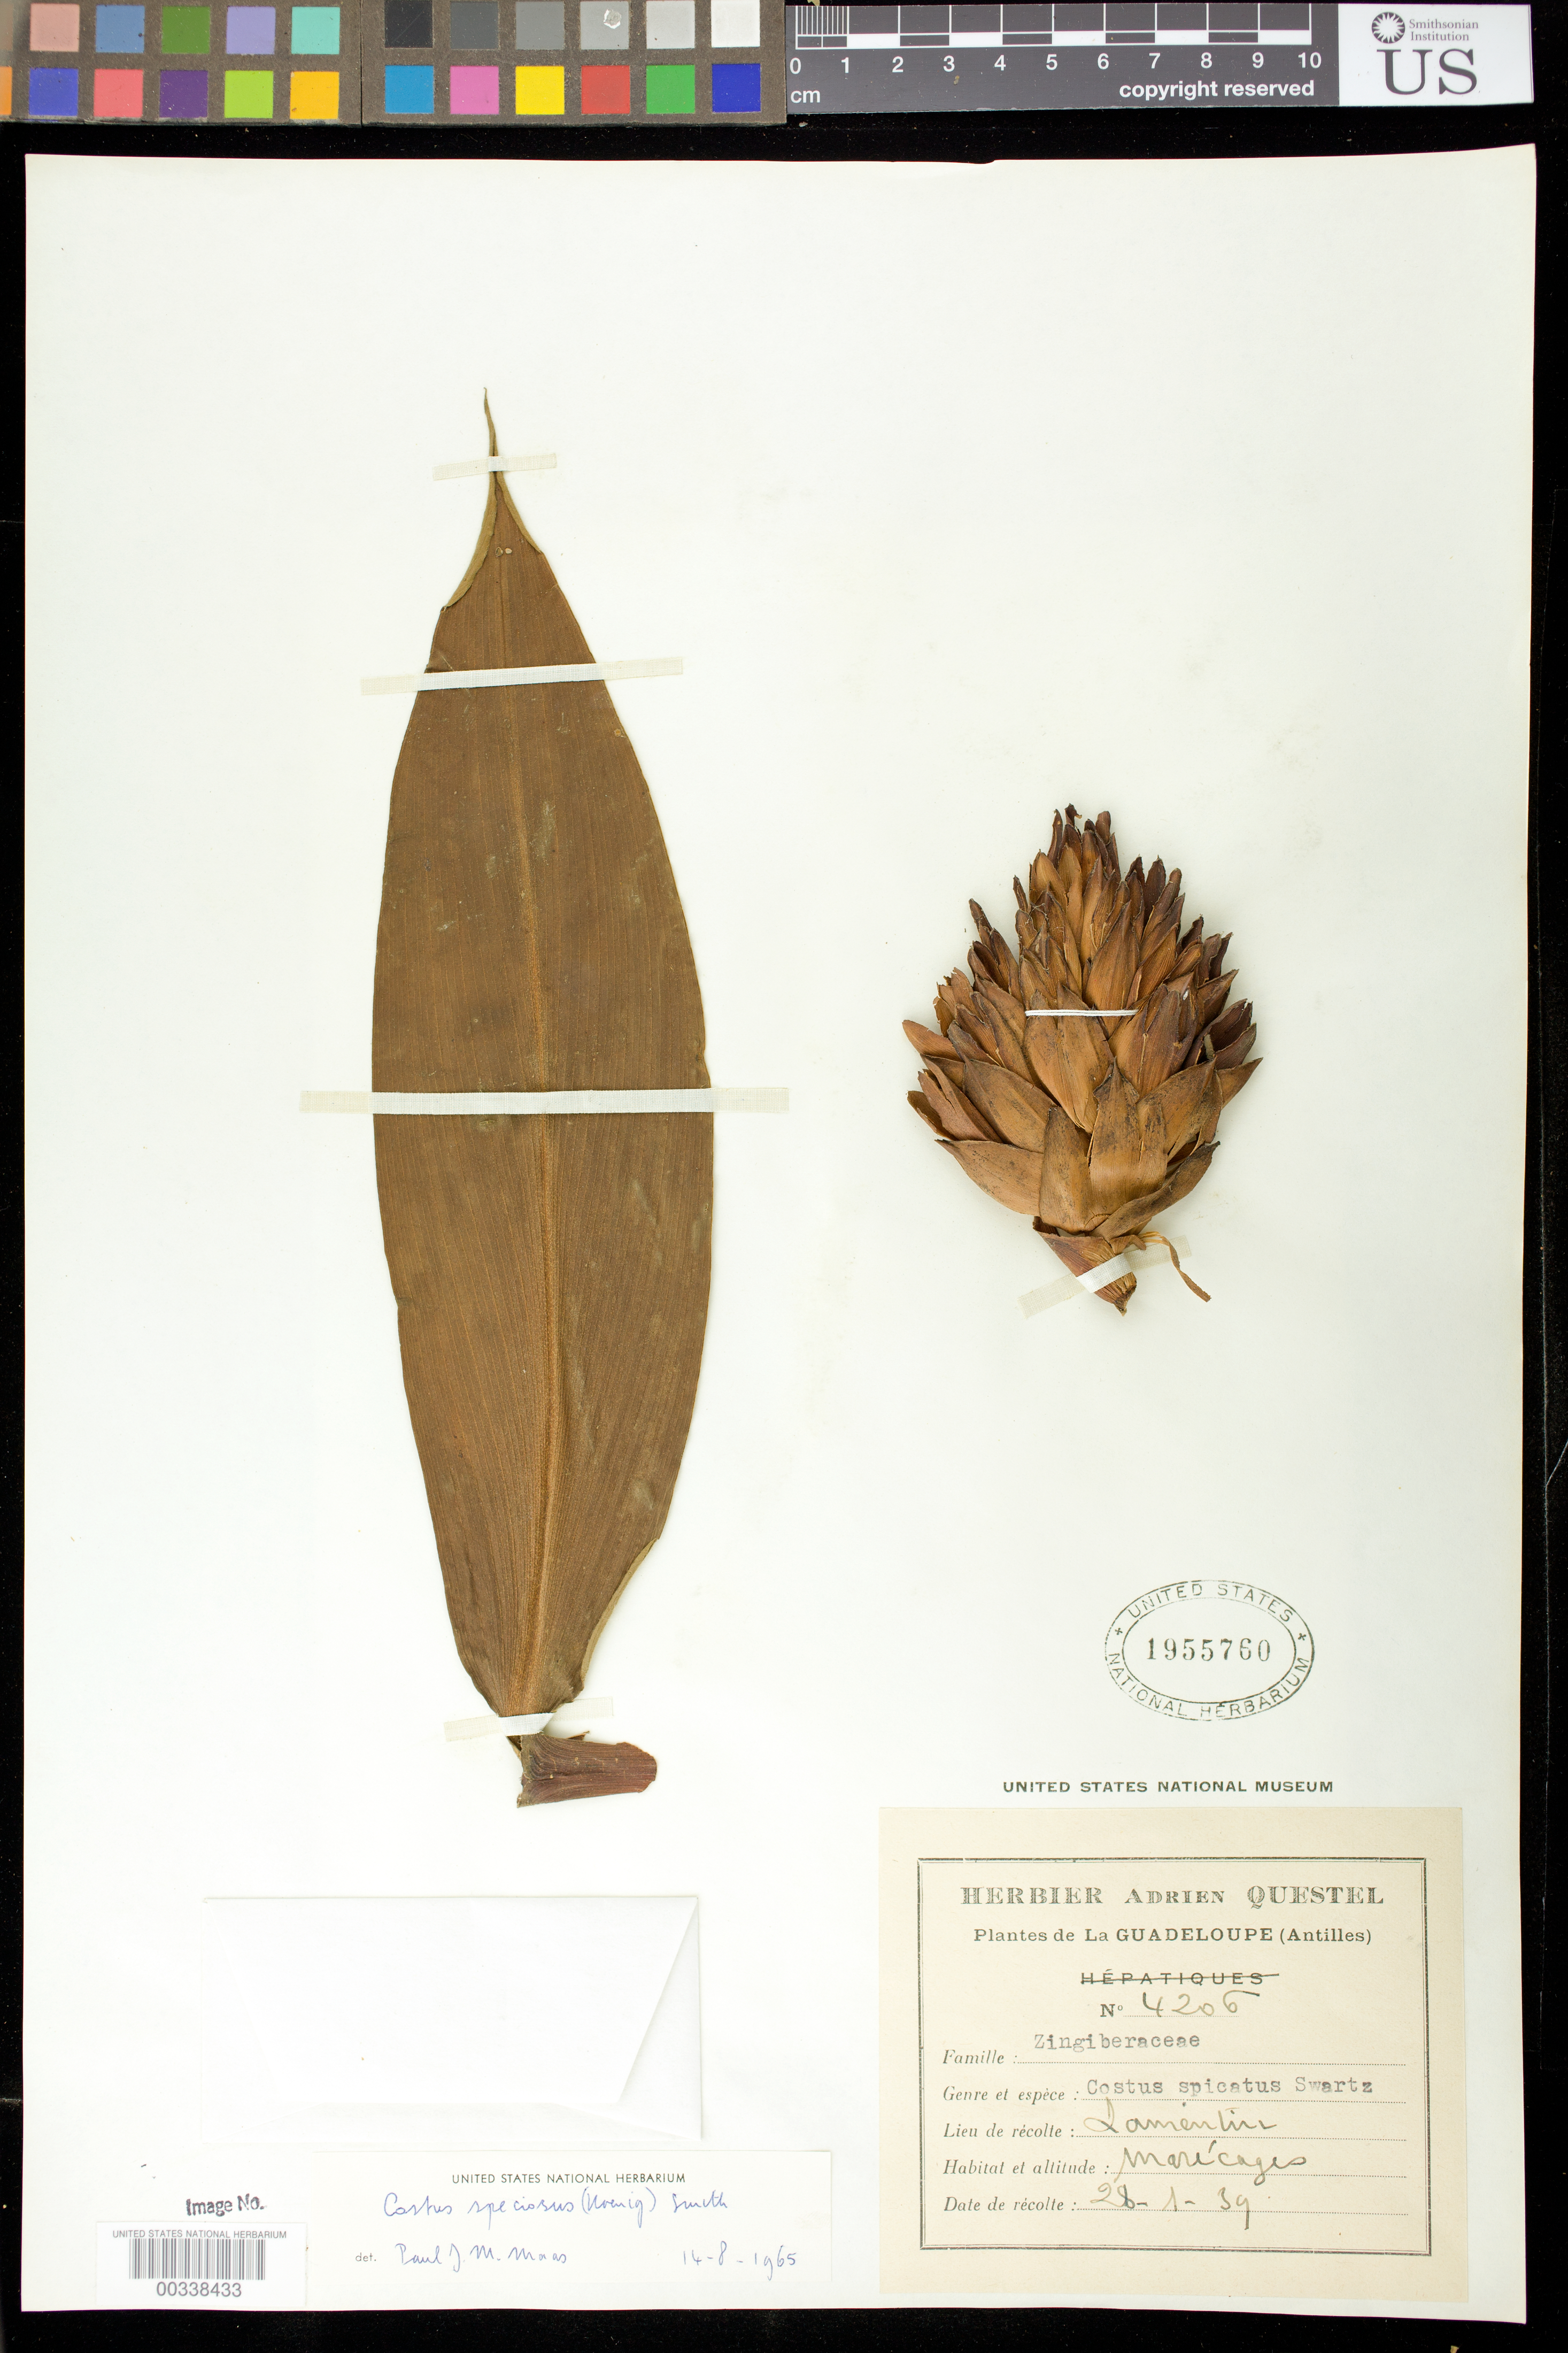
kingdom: Plantae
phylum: Tracheophyta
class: Liliopsida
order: Zingiberales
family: Costaceae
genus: Hellenia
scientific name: Hellenia speciosa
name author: (J. Koenig) S.R. Dutta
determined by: (US) Smithsonian Institution - National Museum of Natural History - Department of Botany (UNITED STATES)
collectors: A. Questel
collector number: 4206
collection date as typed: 28 Jan 1939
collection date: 1939-01-28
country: Guadeloupe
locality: Lanientin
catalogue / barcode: US 1955760